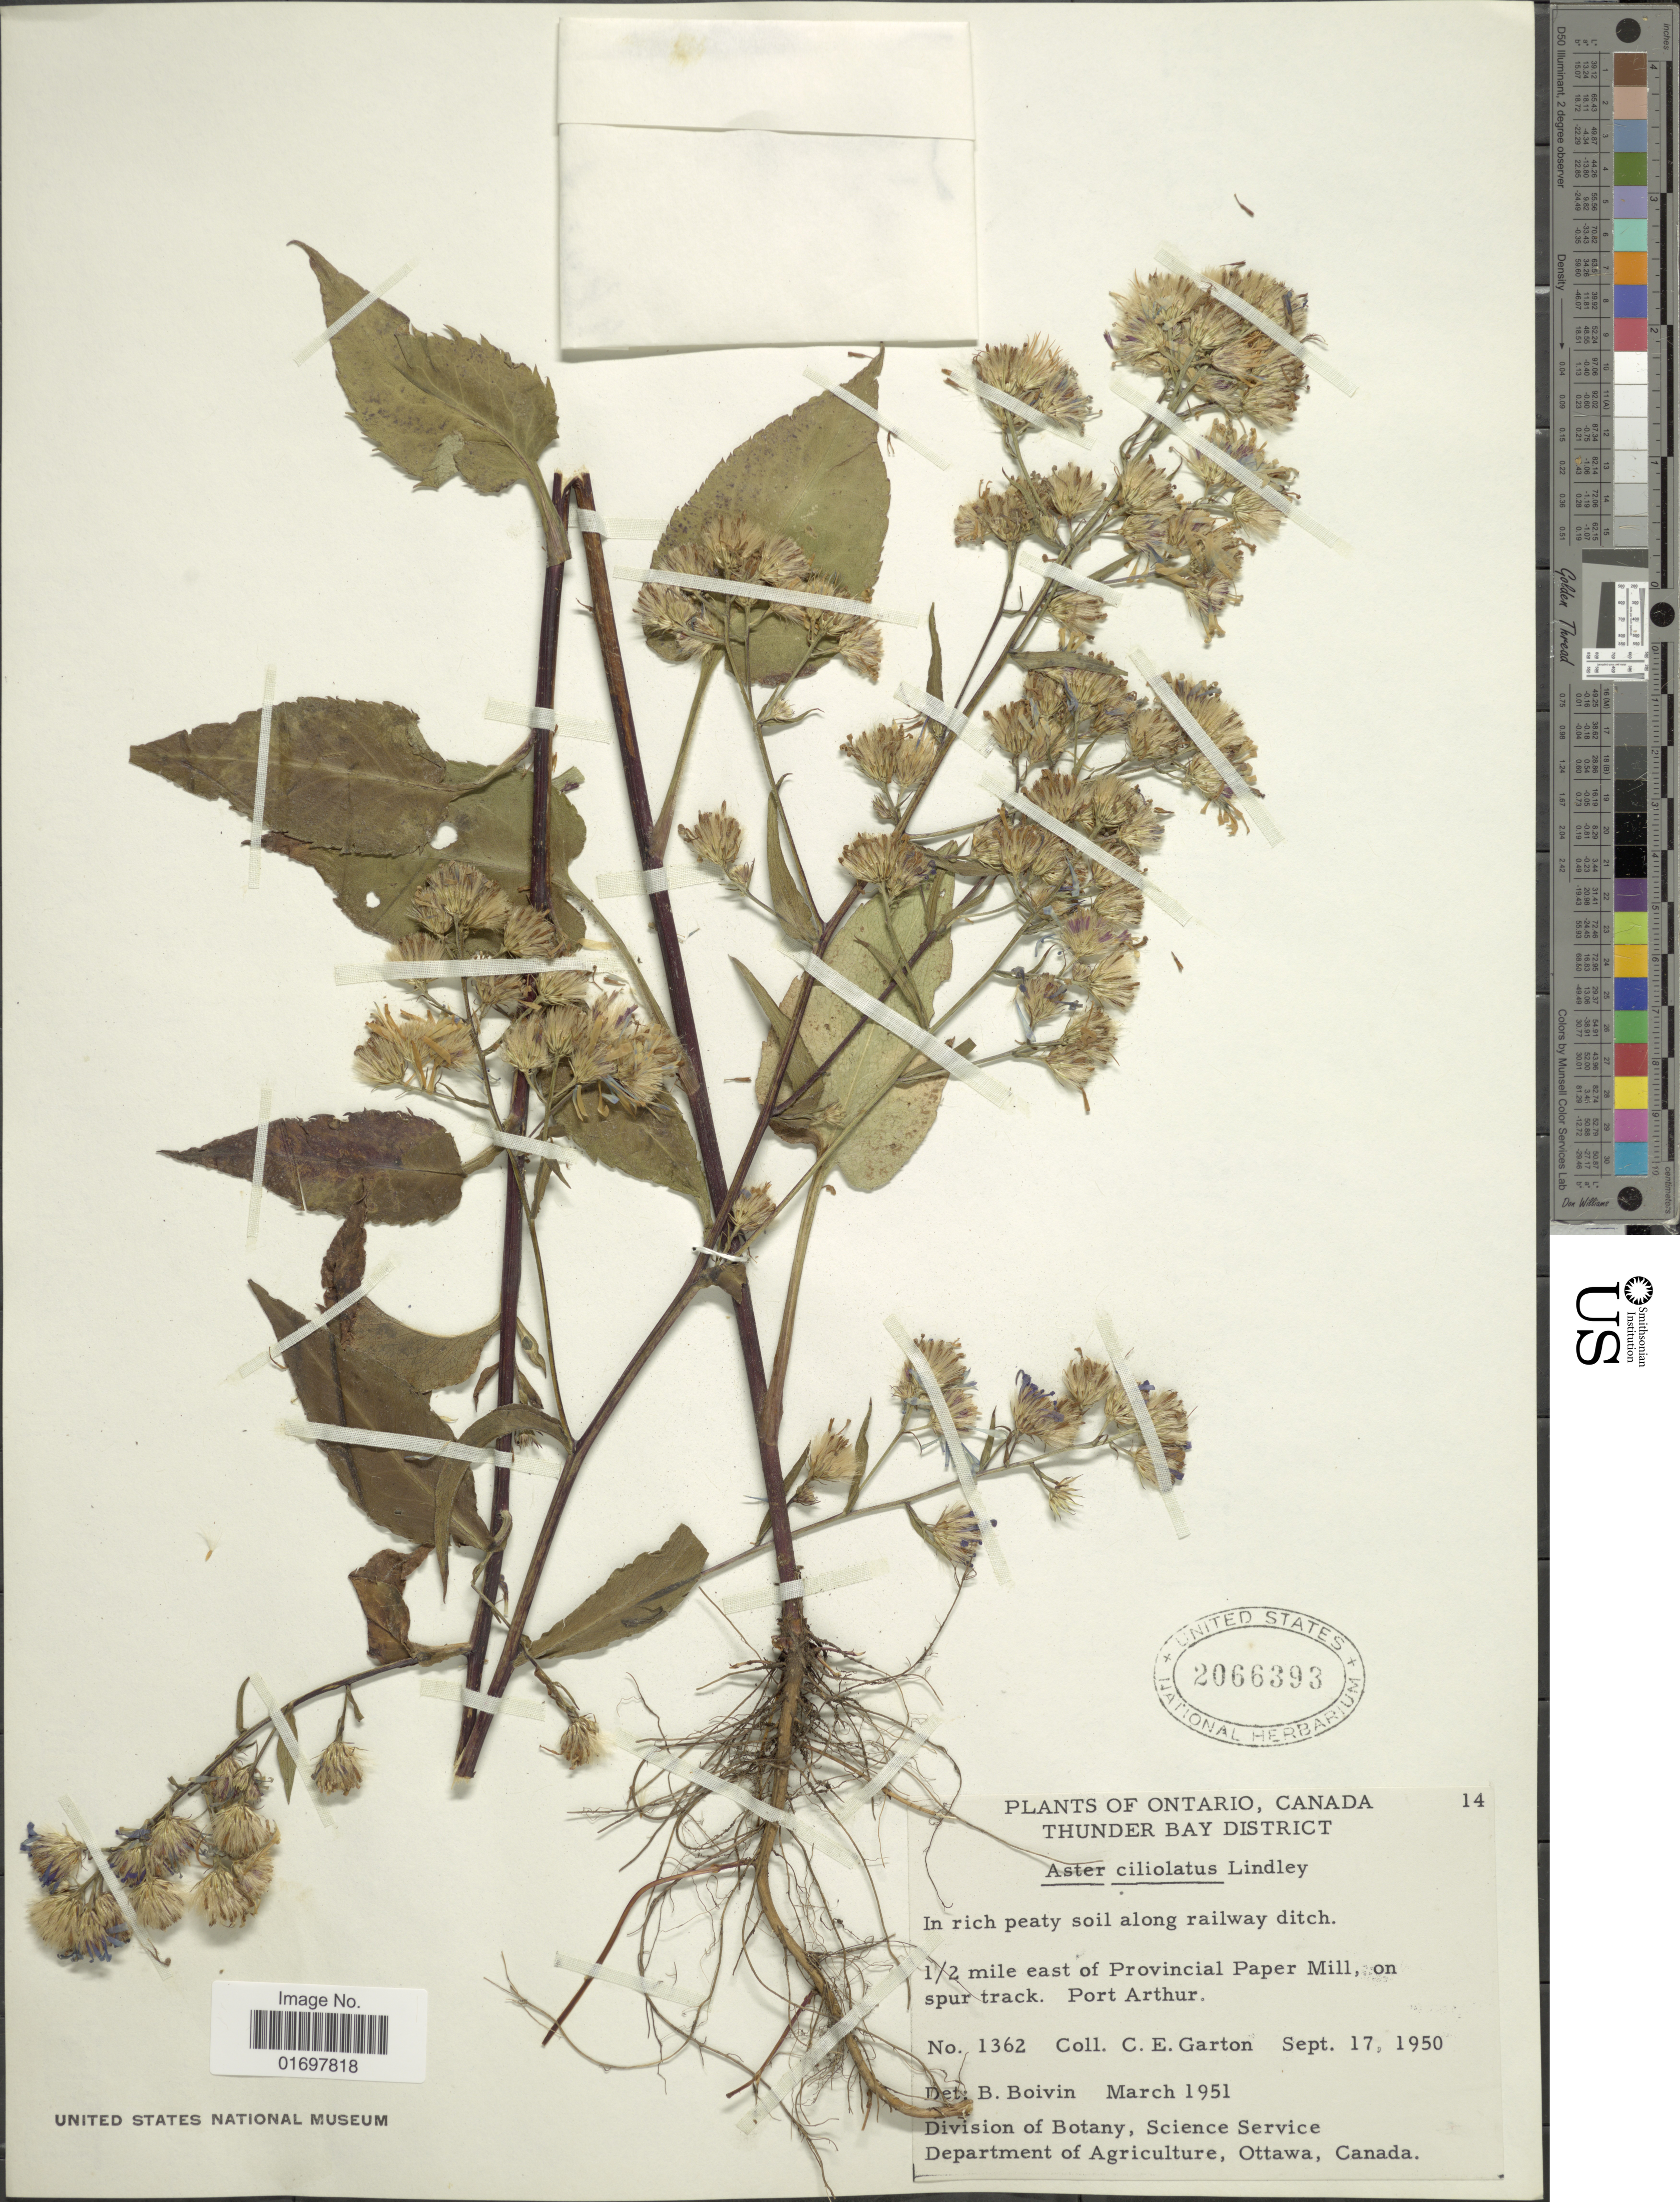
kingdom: Plantae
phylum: Tracheophyta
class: Magnoliopsida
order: Asterales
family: Asteraceae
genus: Symphyotrichum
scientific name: Symphyotrichum ciliolatum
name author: (Lindl.) Á. Löve & D. Löve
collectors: C. E. Garton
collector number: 1362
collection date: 1950-09-17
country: Canada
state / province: Ontario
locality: Ontario, Canada, Thunder Bay District, ½ mile east Provincial Paper Mill, on spur track. Port Arthur.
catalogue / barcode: US 2066393